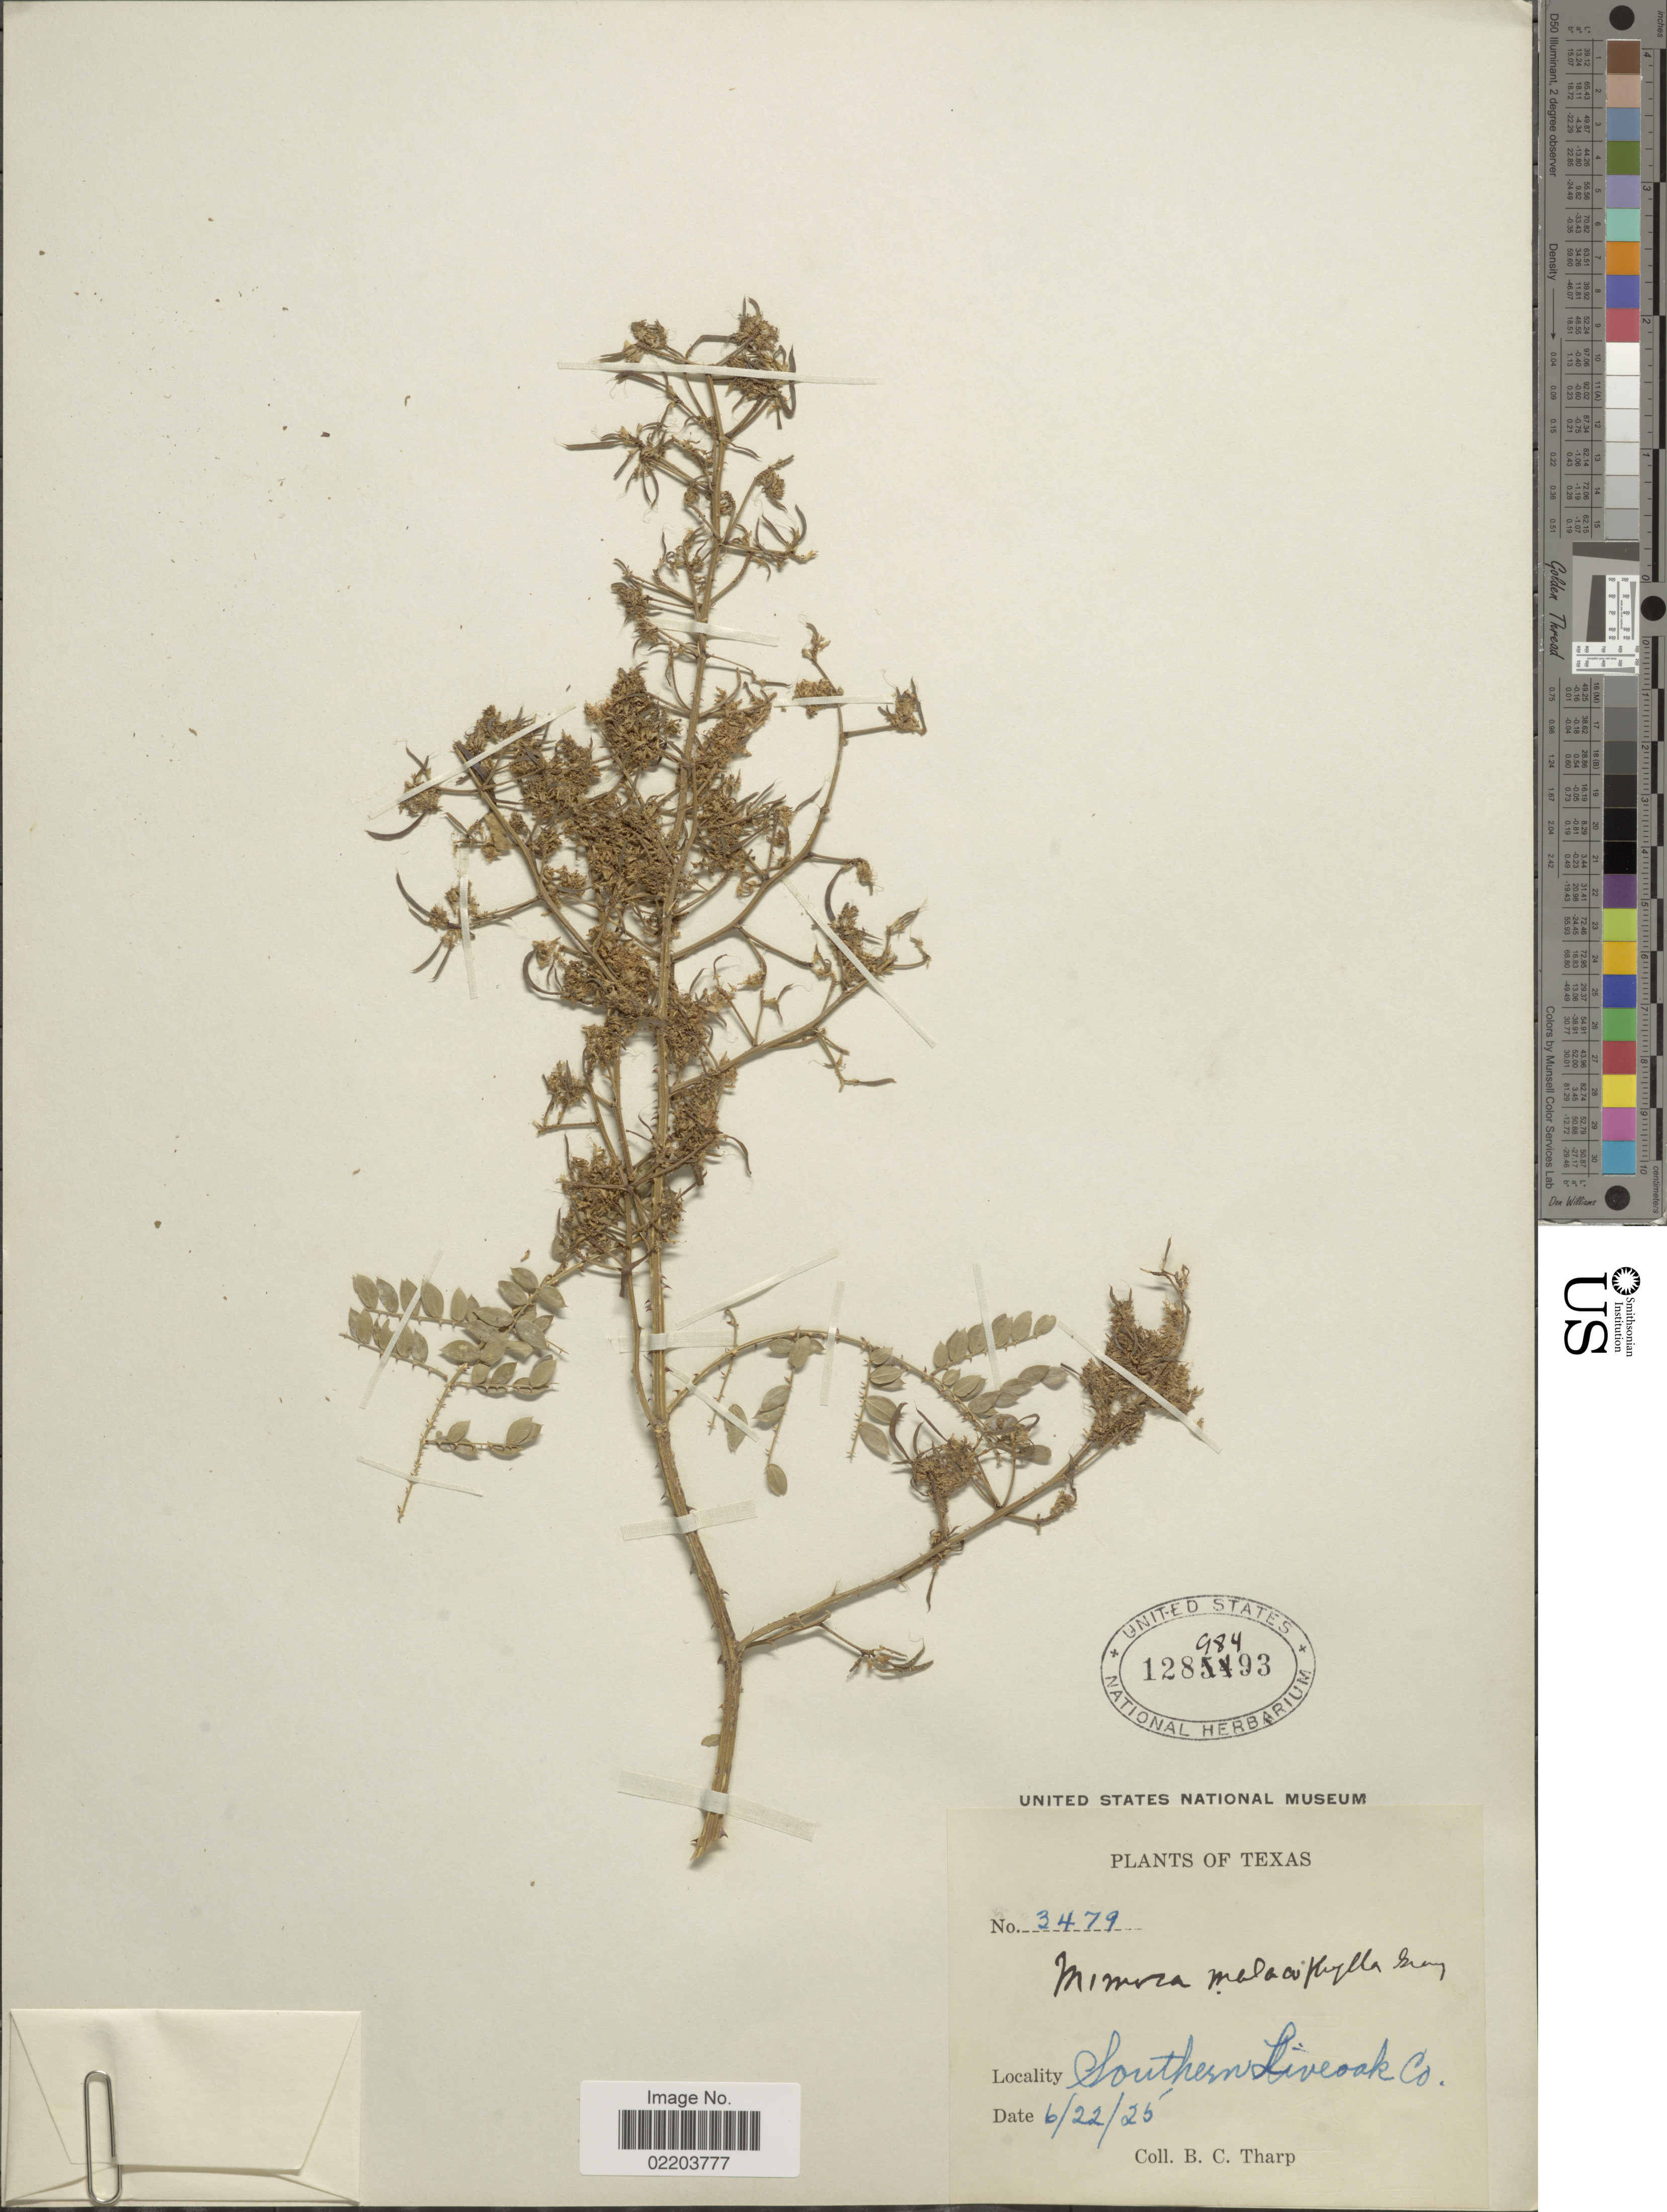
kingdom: Plantae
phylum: Tracheophyta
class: Magnoliopsida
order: Fabales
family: Fabaceae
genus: Mimosa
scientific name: Mimosa malacophylla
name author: A. Gray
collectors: B. C. Tharp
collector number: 3479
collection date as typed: Transcribed d/m/y: 22/6/25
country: United States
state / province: Texas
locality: Southern Live Oak Co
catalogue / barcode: US 128984